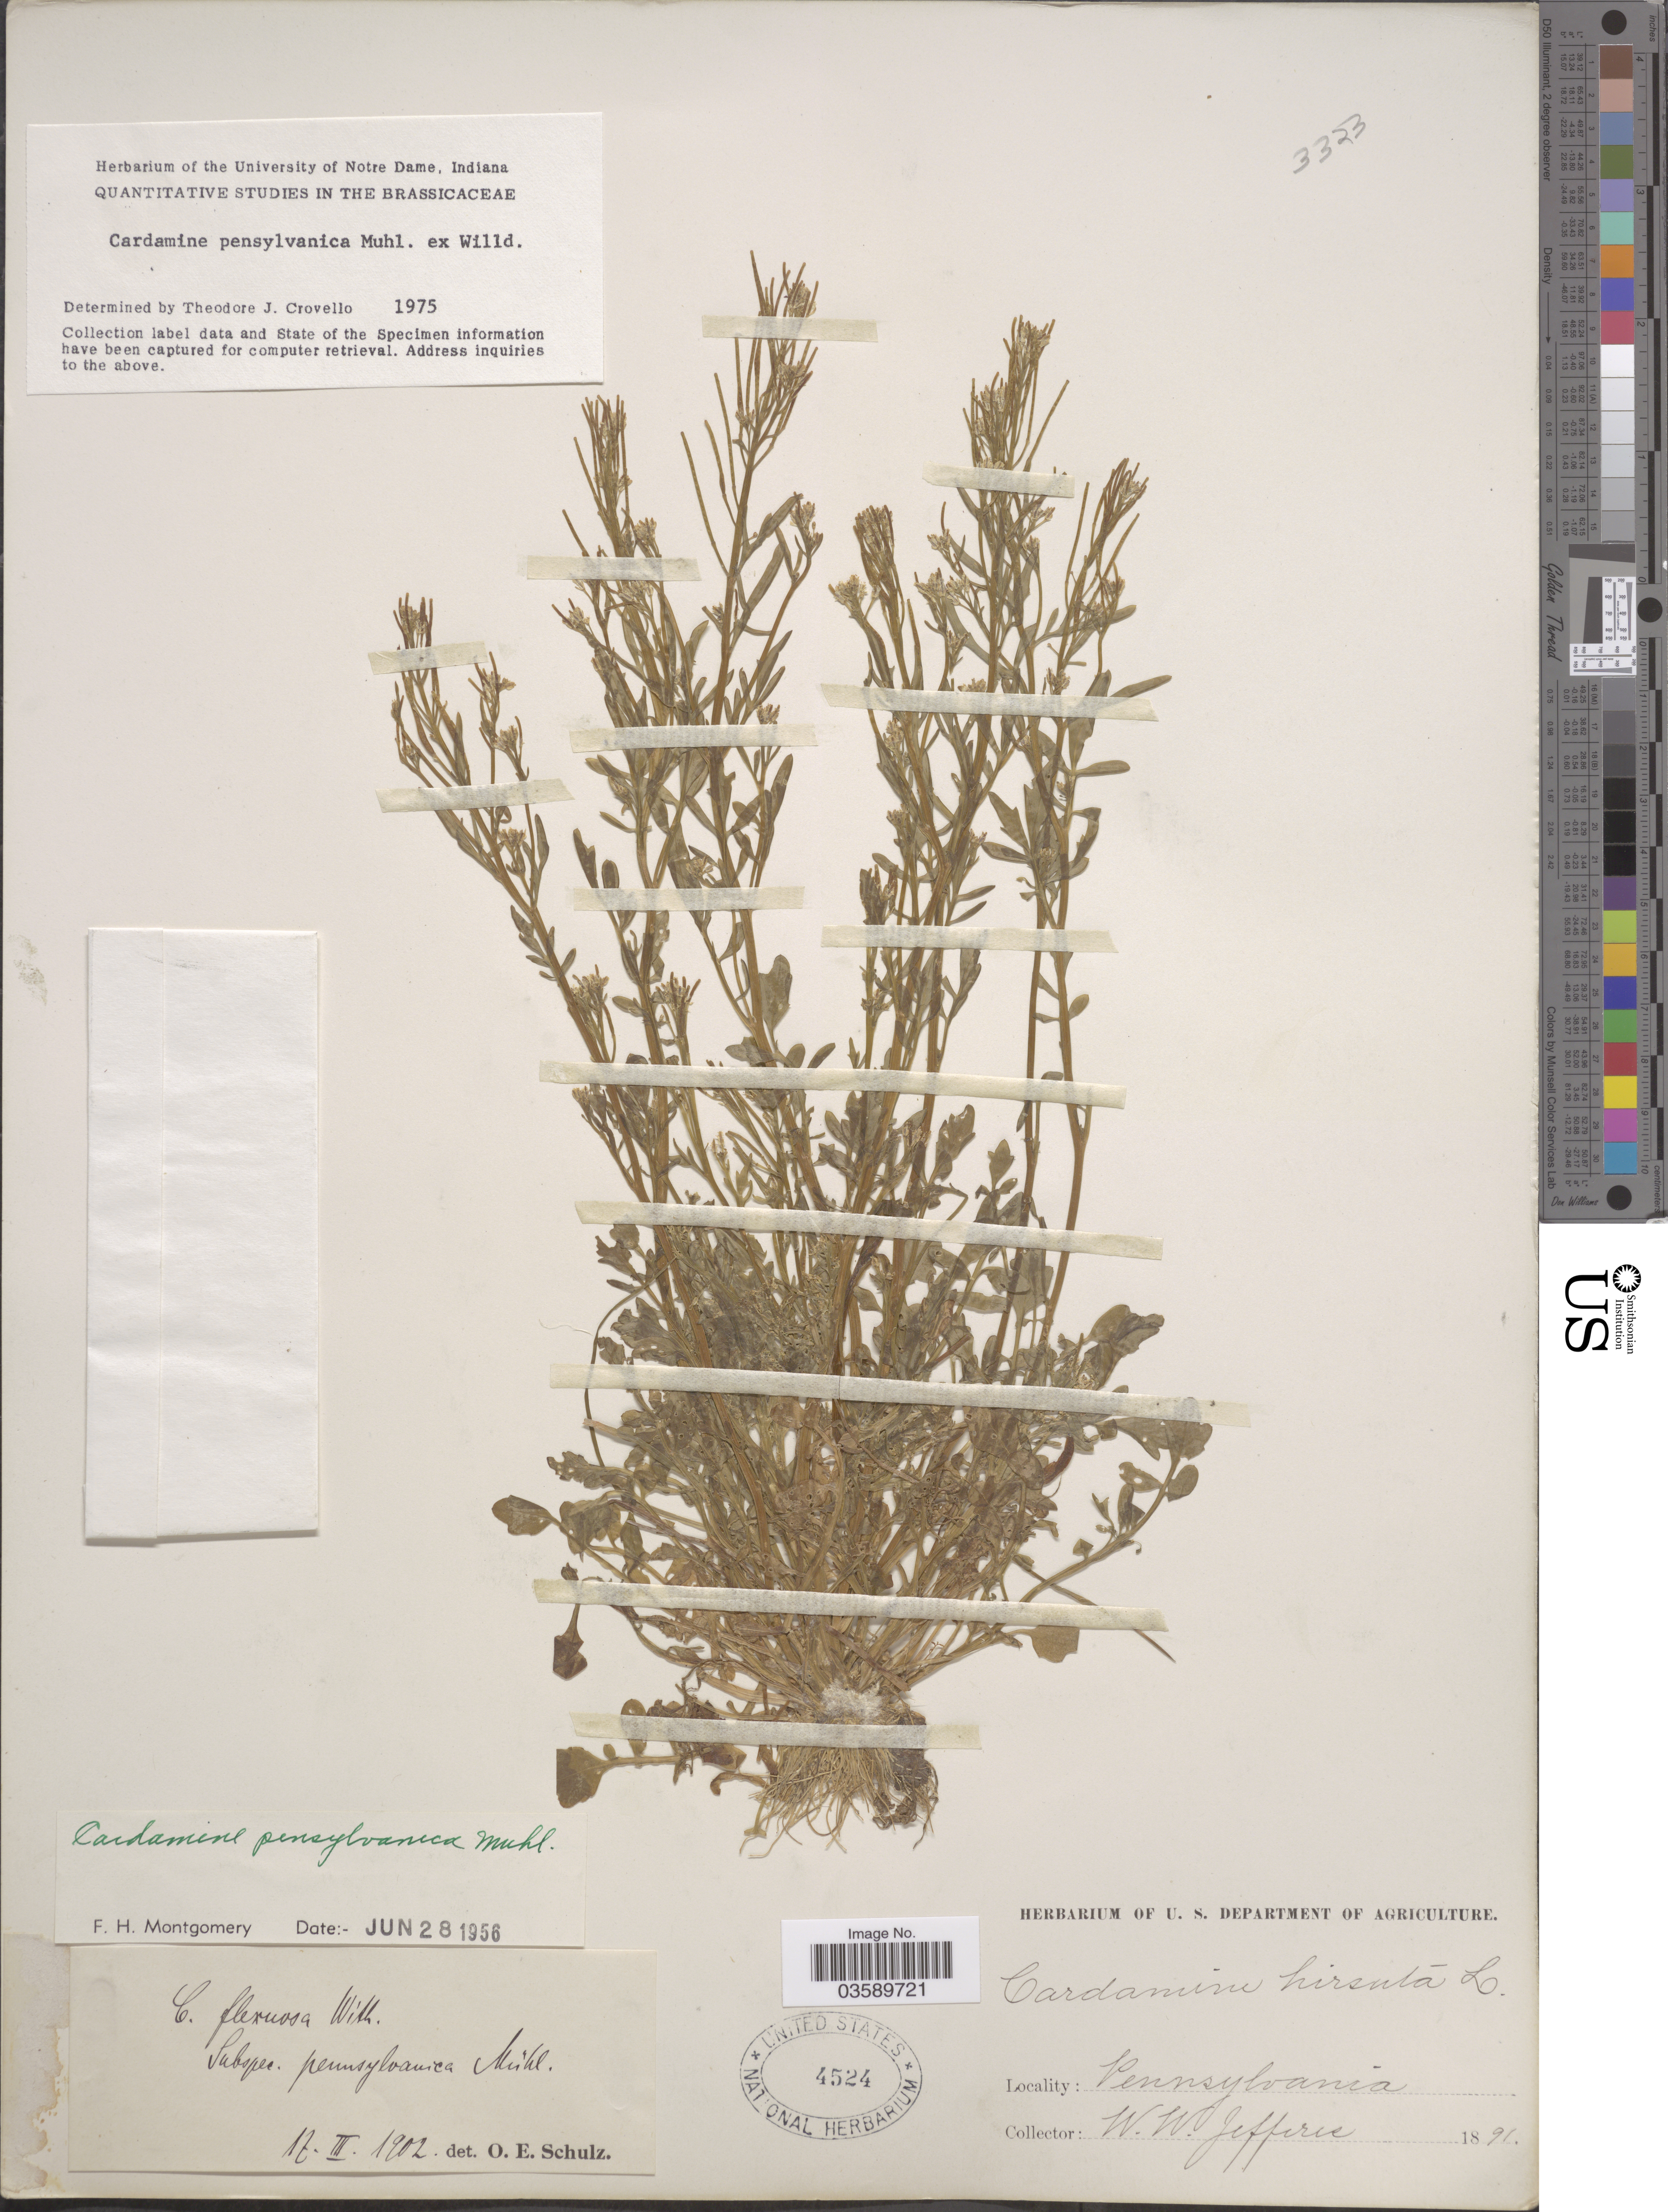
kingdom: Plantae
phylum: Tracheophyta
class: Magnoliopsida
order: Brassicales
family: Brassicaceae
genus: Cardamine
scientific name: Cardamine pensylvanica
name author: Muhl. ex Willd.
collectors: W. Jeffries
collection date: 1891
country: United States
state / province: Pennsylvania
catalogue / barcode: US 4524